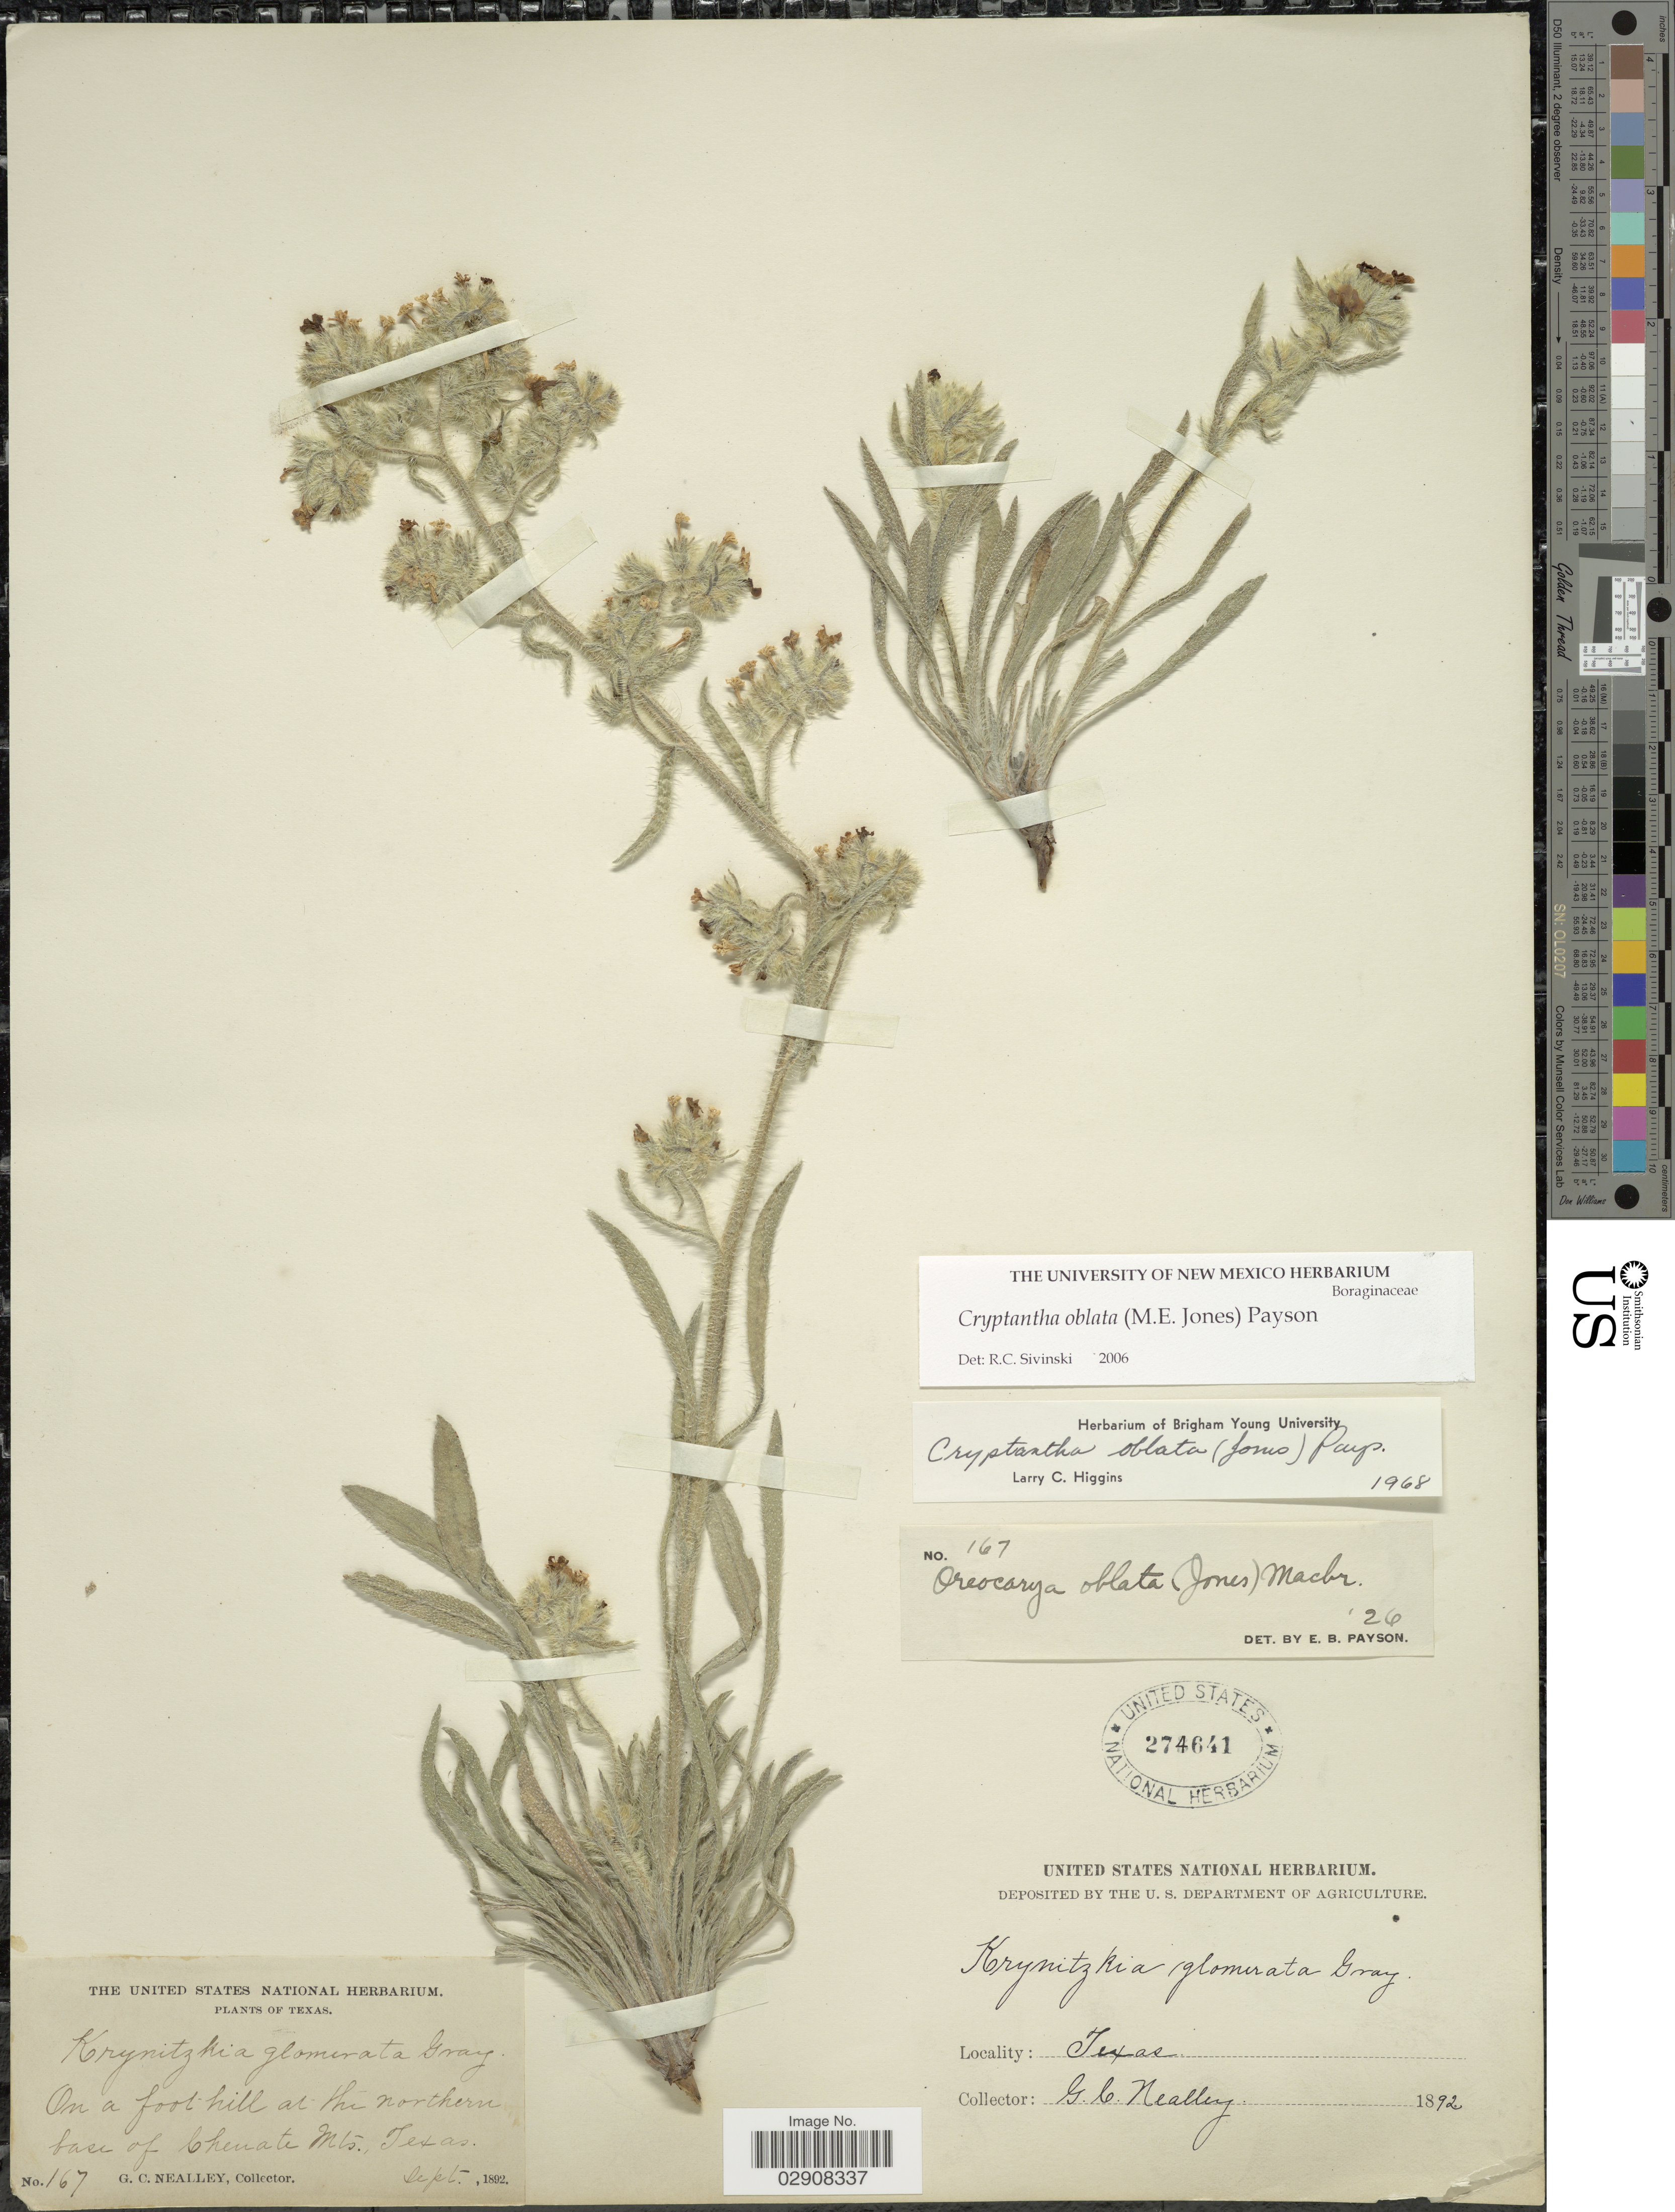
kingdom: Plantae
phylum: Tracheophyta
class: Magnoliopsida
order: Boraginales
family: Boraginaceae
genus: Cryptantha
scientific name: Cryptantha oblata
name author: (M.E. Jones) Payson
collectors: G. Neally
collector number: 167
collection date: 1892-09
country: United States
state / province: Texas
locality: On a foot hill at the northern base of Chenate Mts.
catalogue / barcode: US 274641